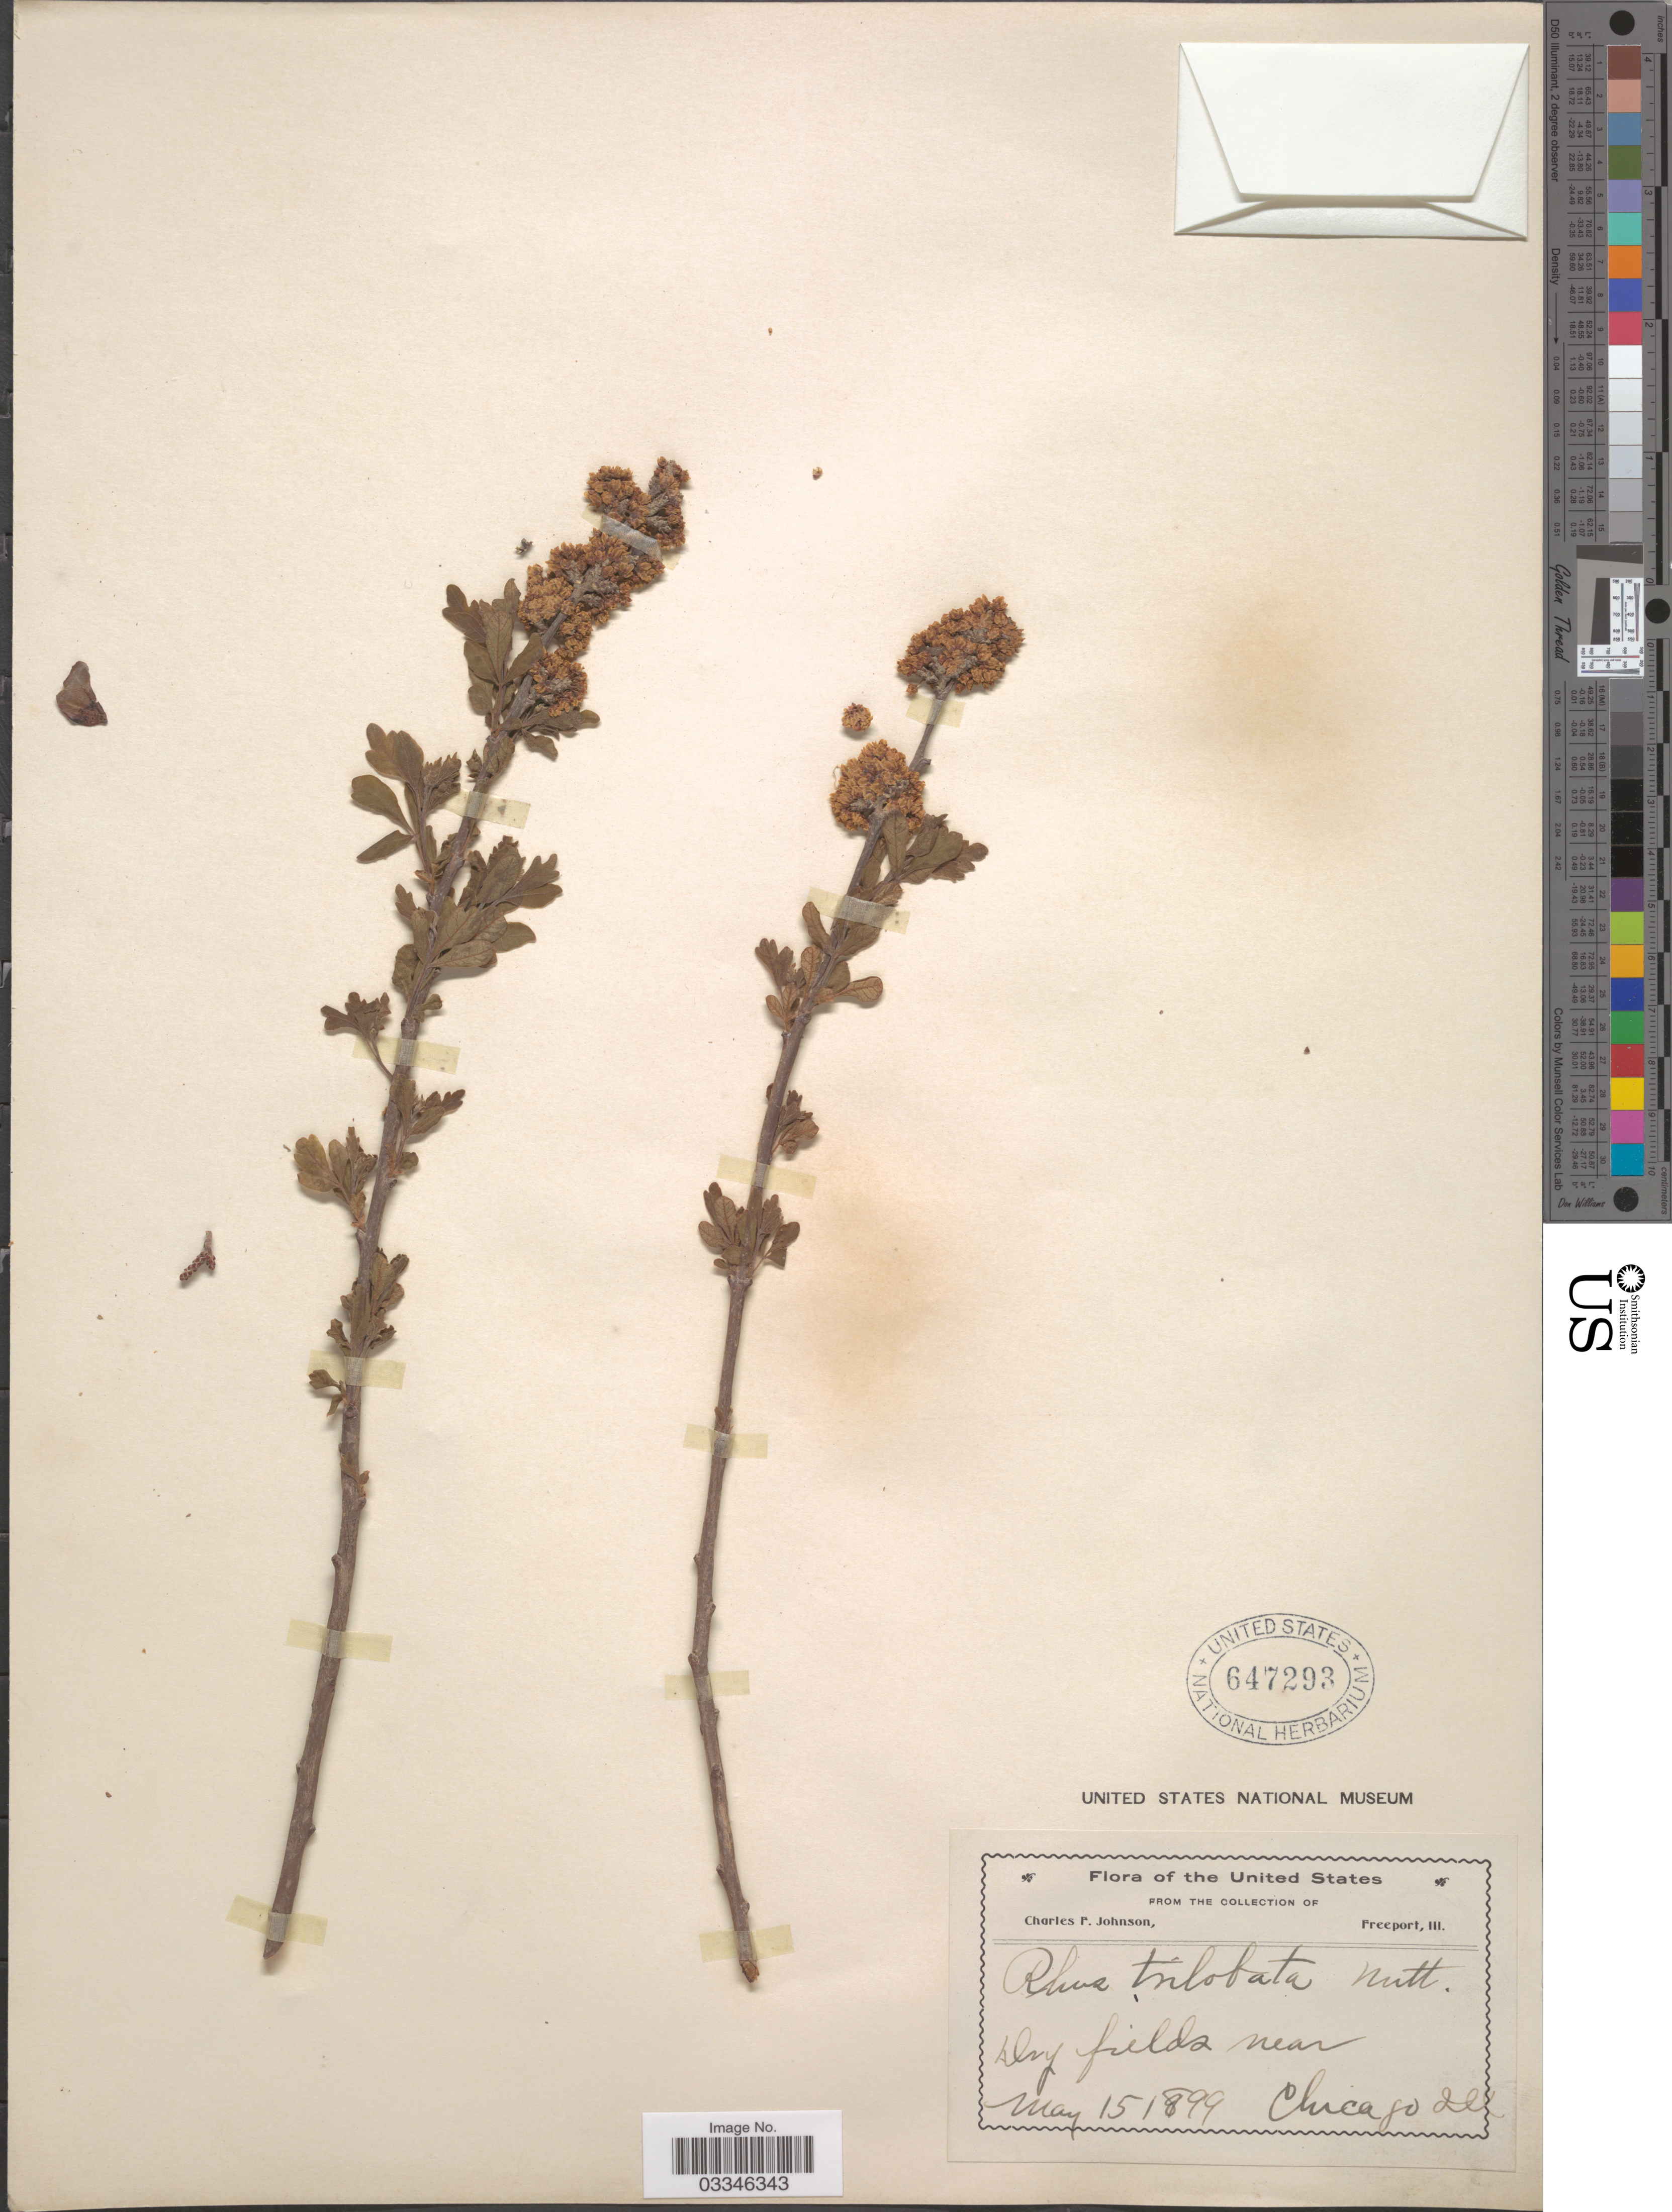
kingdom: Plantae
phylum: Tracheophyta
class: Magnoliopsida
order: Sapindales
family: Anacardiaceae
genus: Rhus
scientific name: Rhus trilobata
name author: Nutt.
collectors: C. Johnson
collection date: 1899-05-15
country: United States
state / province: Illinois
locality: Dry fields near Chicago.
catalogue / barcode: US 647293